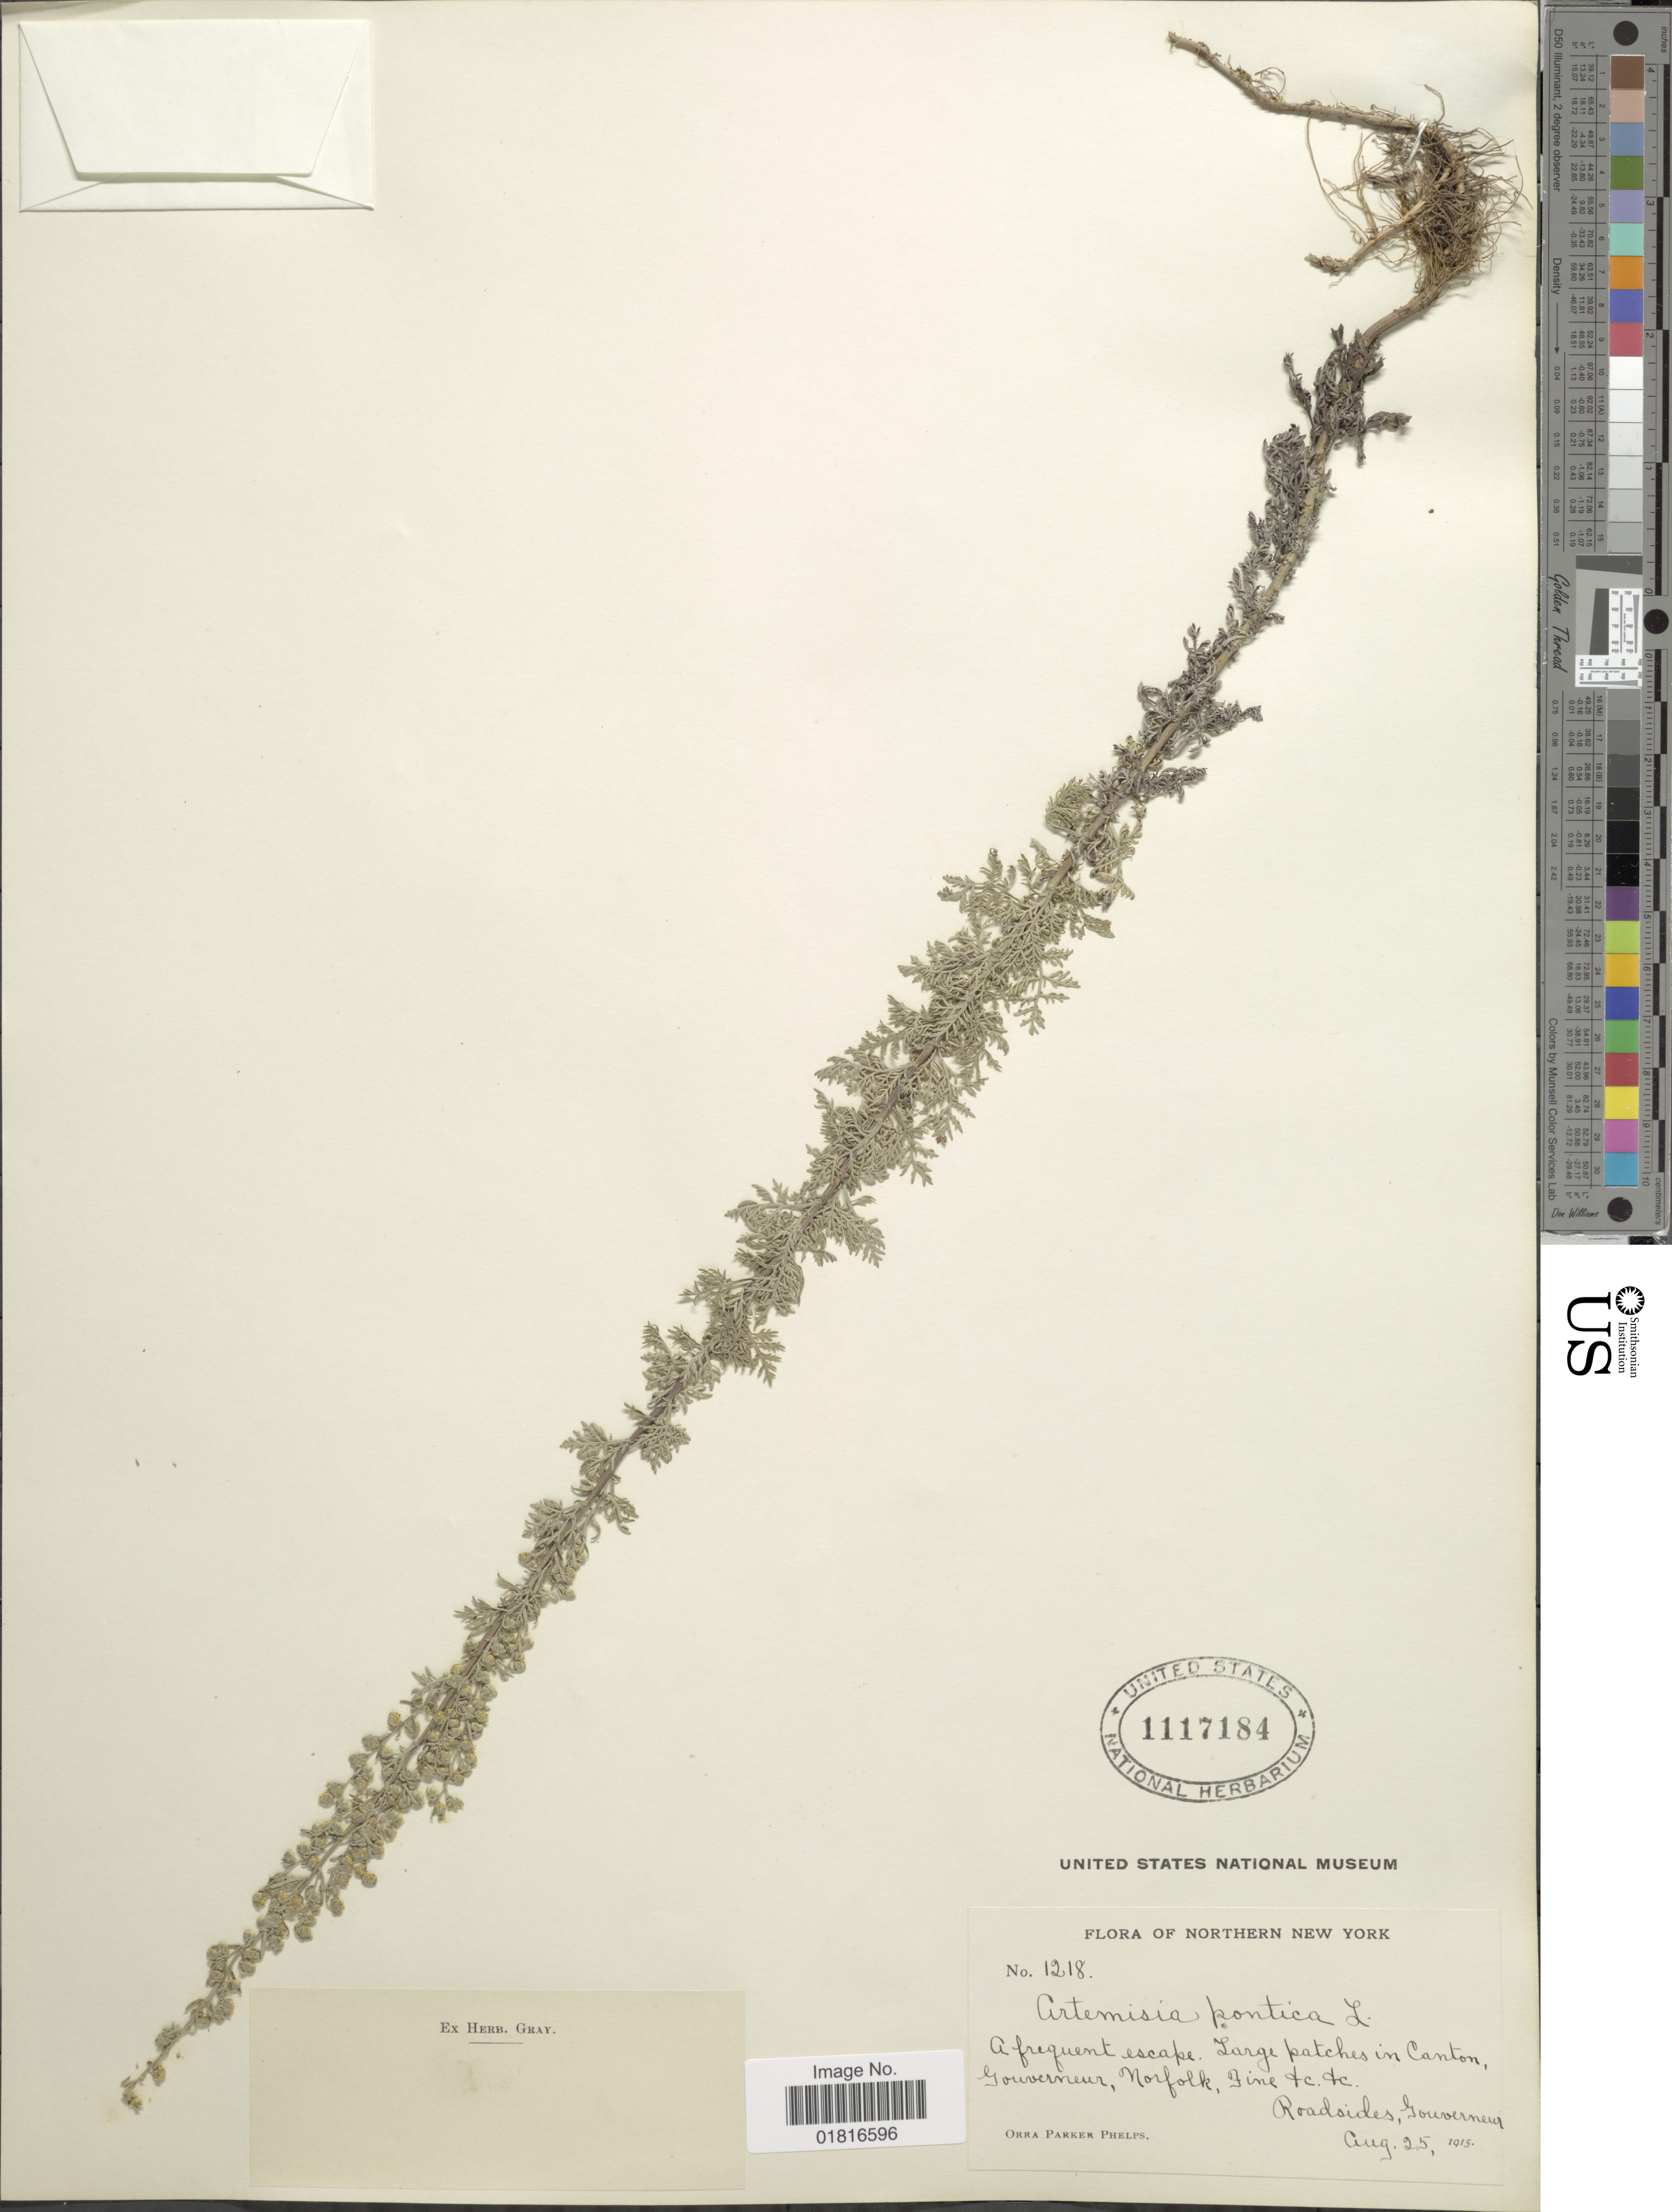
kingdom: Plantae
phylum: Tracheophyta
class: Magnoliopsida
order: Asterales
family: Asteraceae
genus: Artemisia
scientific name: Artemisia pontica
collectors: O. P. Phelps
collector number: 1218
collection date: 1915-08-25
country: United States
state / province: New York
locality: Northern New York, a frquent escape. large patches in Canton Gouverneur, Norfolk, Fine & Roadside, Governeur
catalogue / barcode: US 1117184